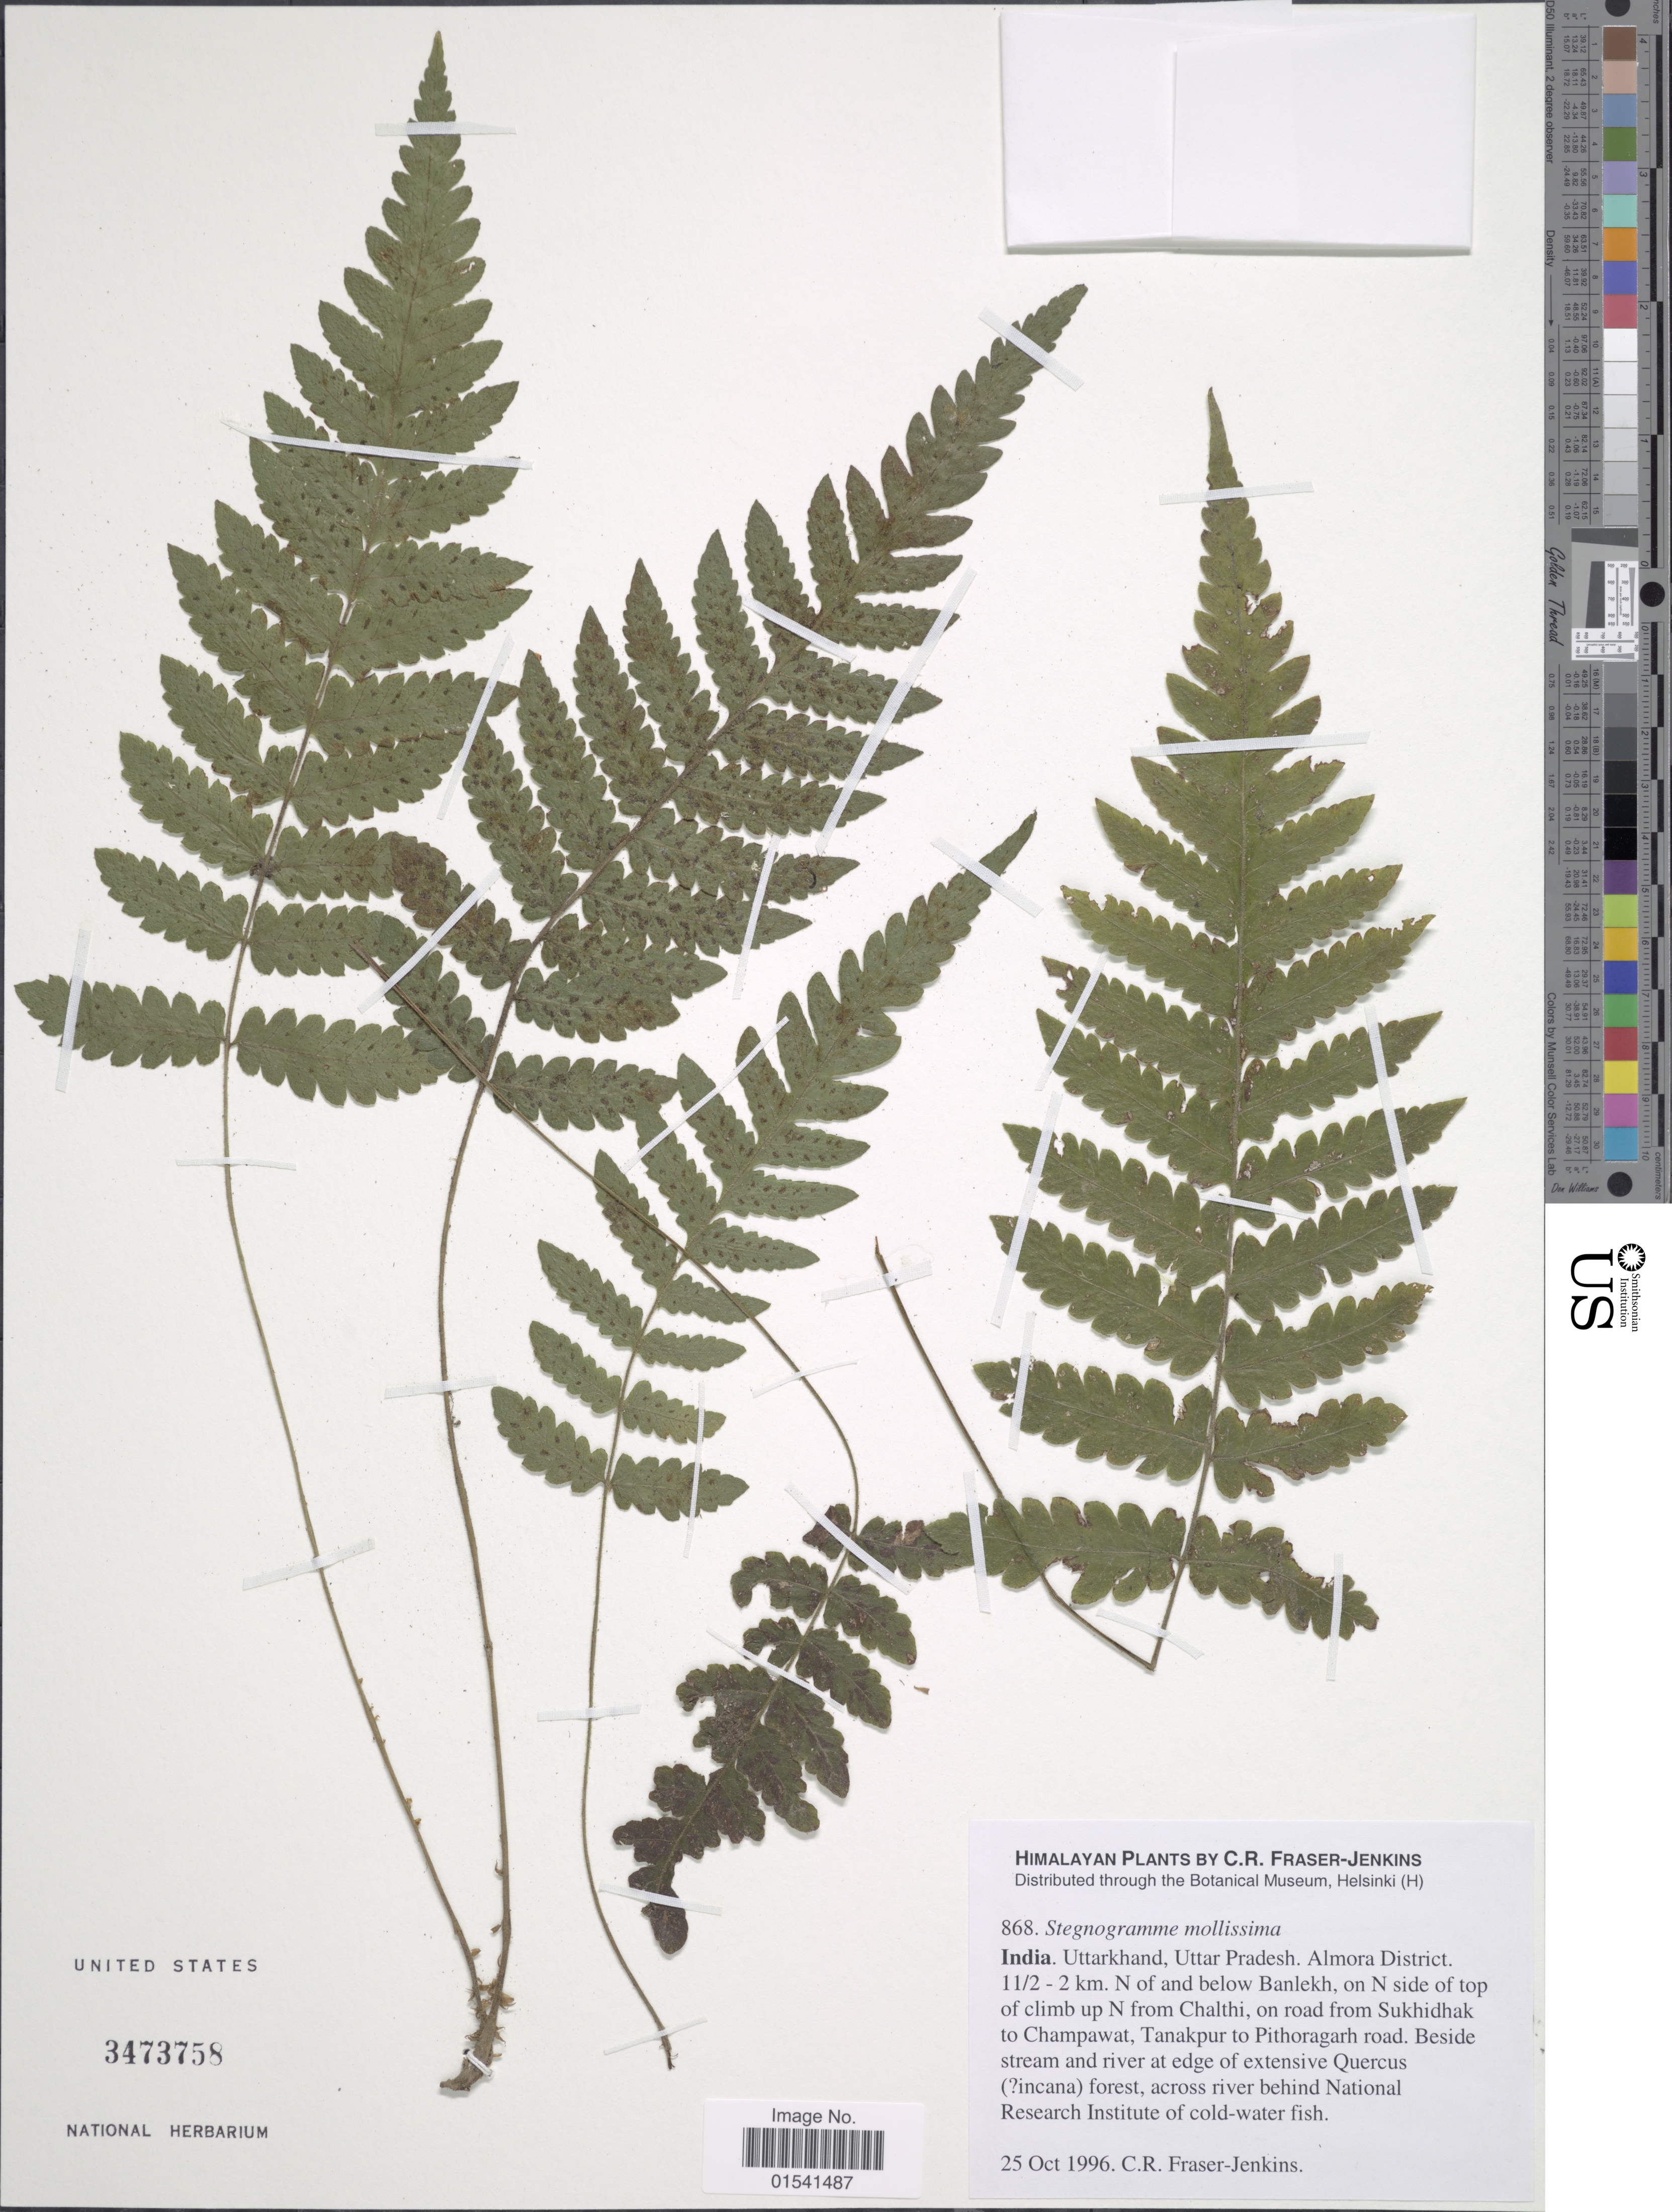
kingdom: Plantae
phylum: Tracheophyta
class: Polypodiopsida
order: Polypodiales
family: Thelypteridaceae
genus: Stegnogramma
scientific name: Stegnogramma mollissima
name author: (Fisch. ex Kunze) Fraser-Jenk.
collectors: C. R. Fraser-Jenkins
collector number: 868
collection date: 1996-10-25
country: India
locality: Uttarkhand, Uttar Pradesh. Almora District. 11/2 - 2 km of and below Banlekh, on N side of top of climb um N from Chalthi, on road from Sukhidhak to Champawat, Tanakpur to Pithoragarh road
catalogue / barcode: US 3473758